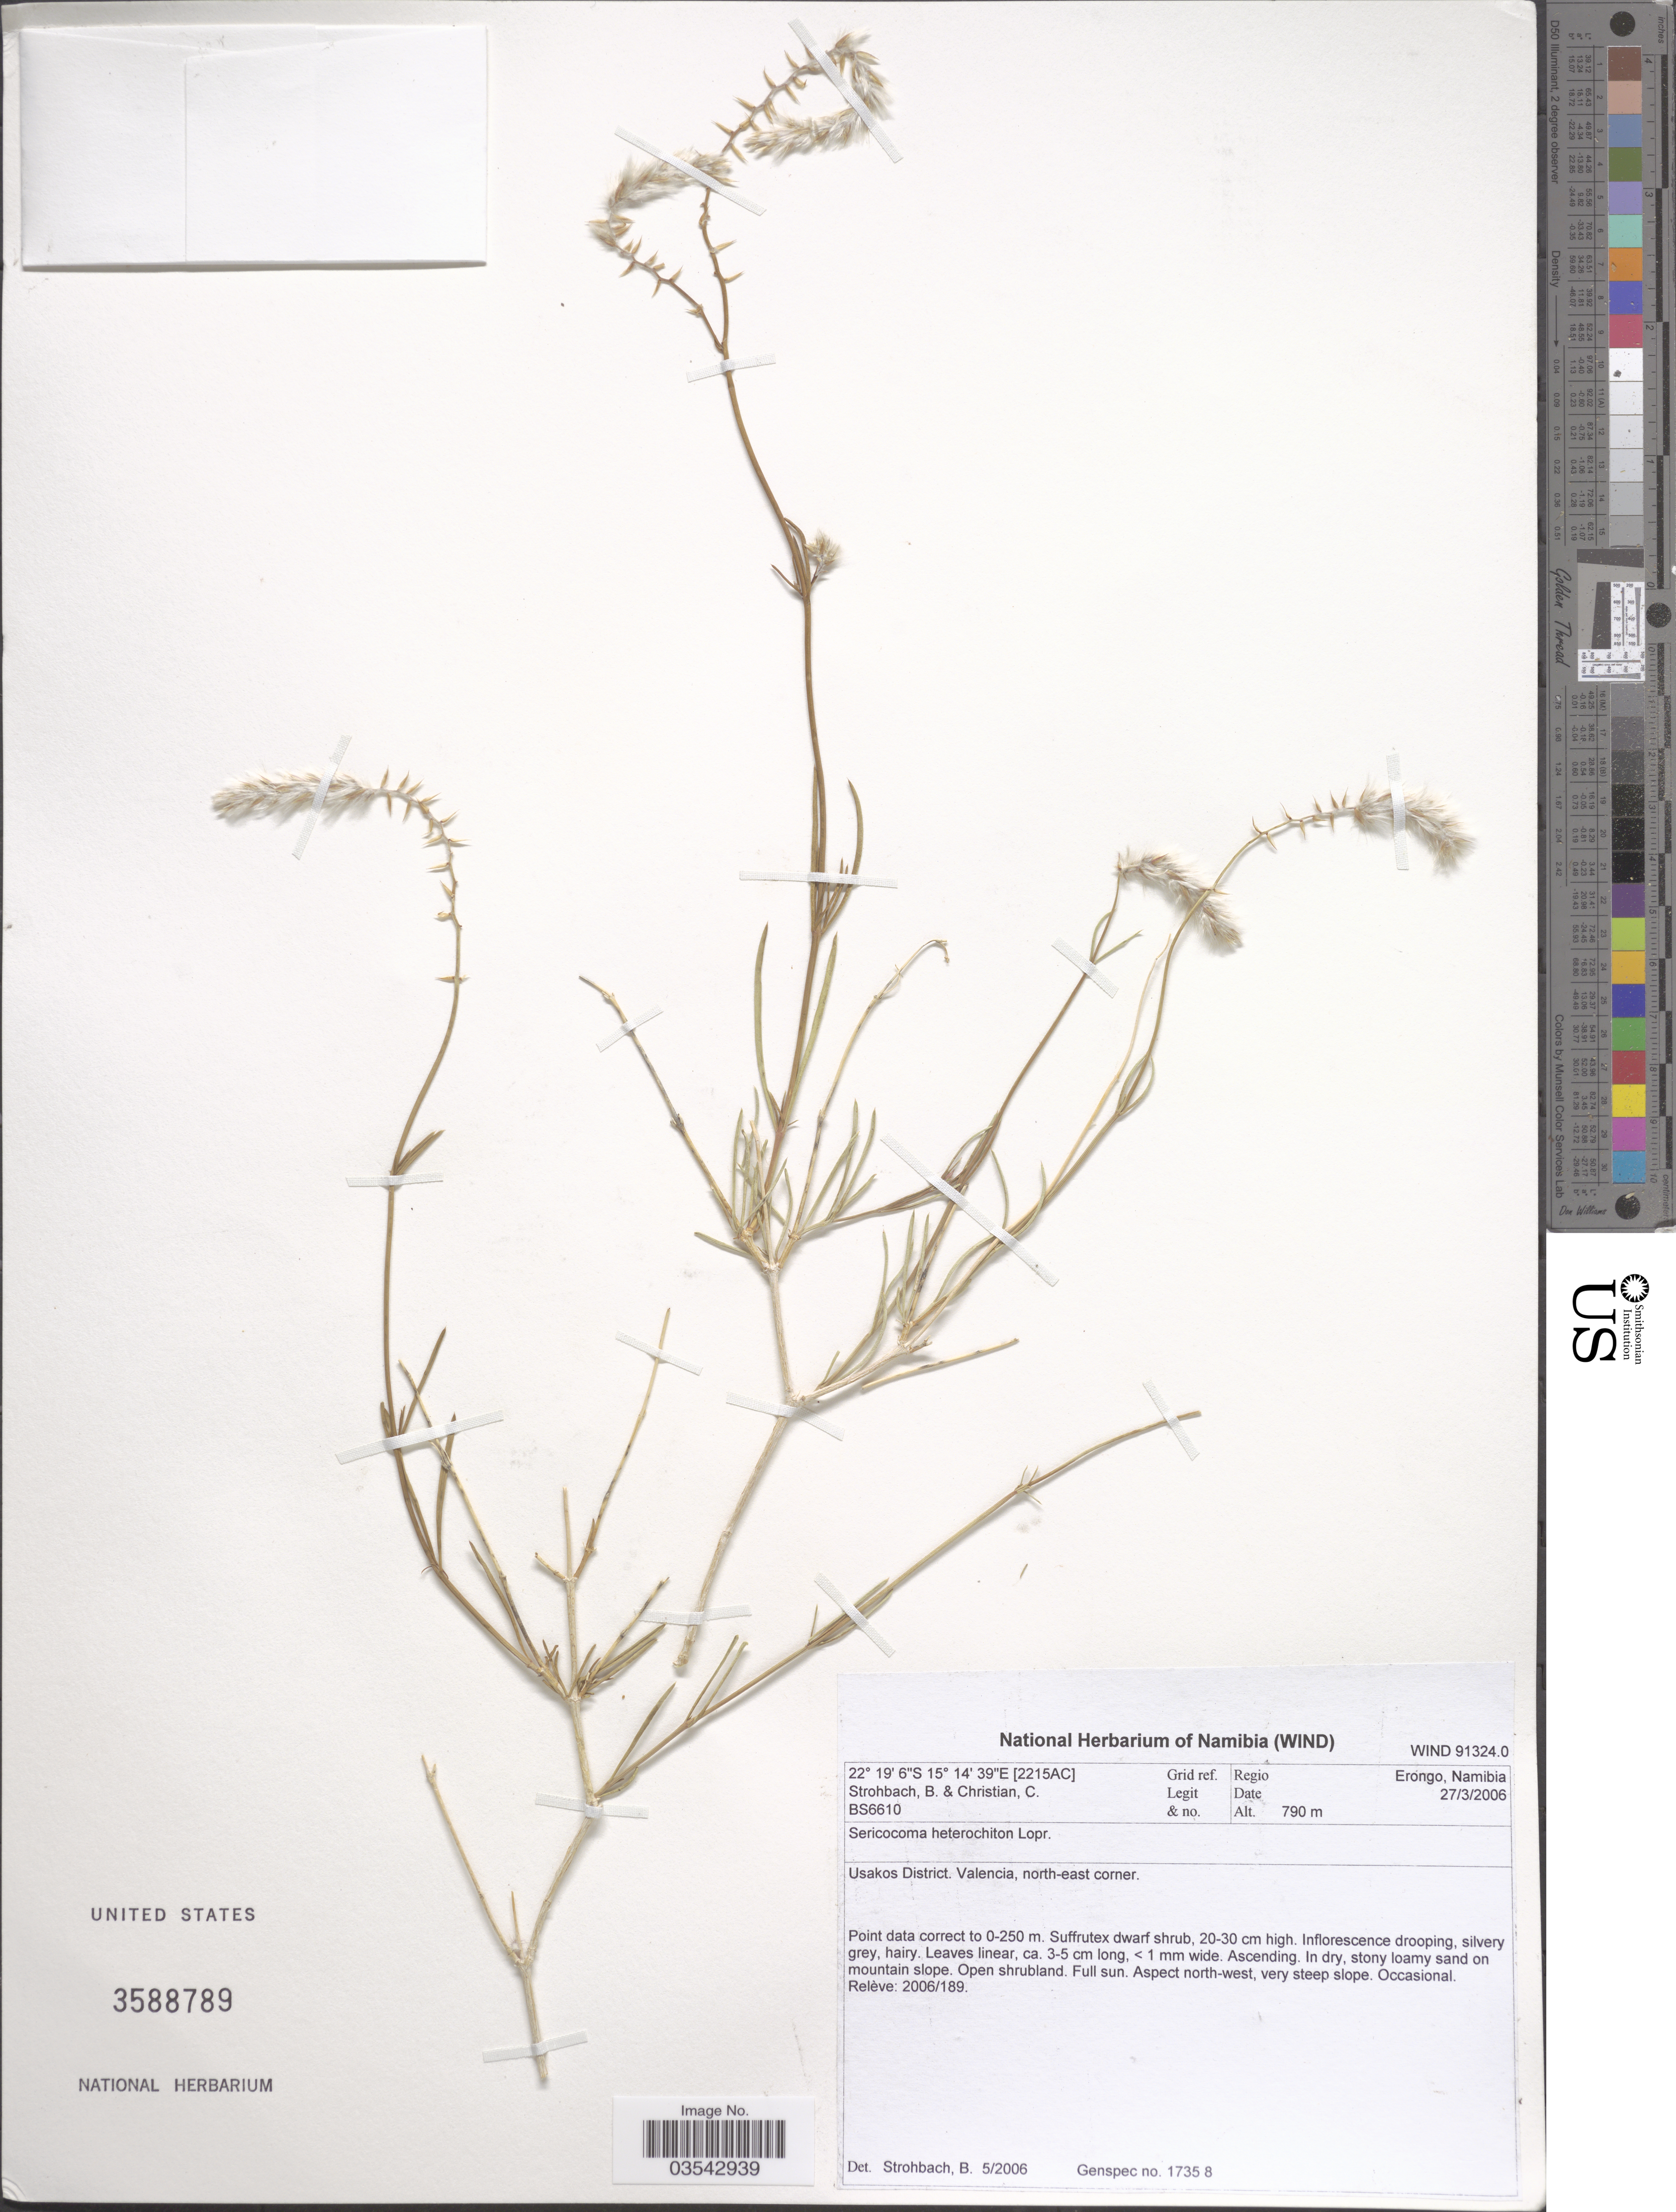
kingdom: Plantae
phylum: Tracheophyta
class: Magnoliopsida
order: Caryophyllales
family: Amaranthaceae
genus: Sericocoma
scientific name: Sericocoma heterochiton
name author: Lopr.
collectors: B. Strohbach & C. Christian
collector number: BS6610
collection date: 2006-03-27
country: Namibia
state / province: Erongo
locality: Grid ref. [2215AC]. Regio Erongo. Usakos District. Valencia, north-east corner.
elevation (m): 790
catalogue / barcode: US 3588789